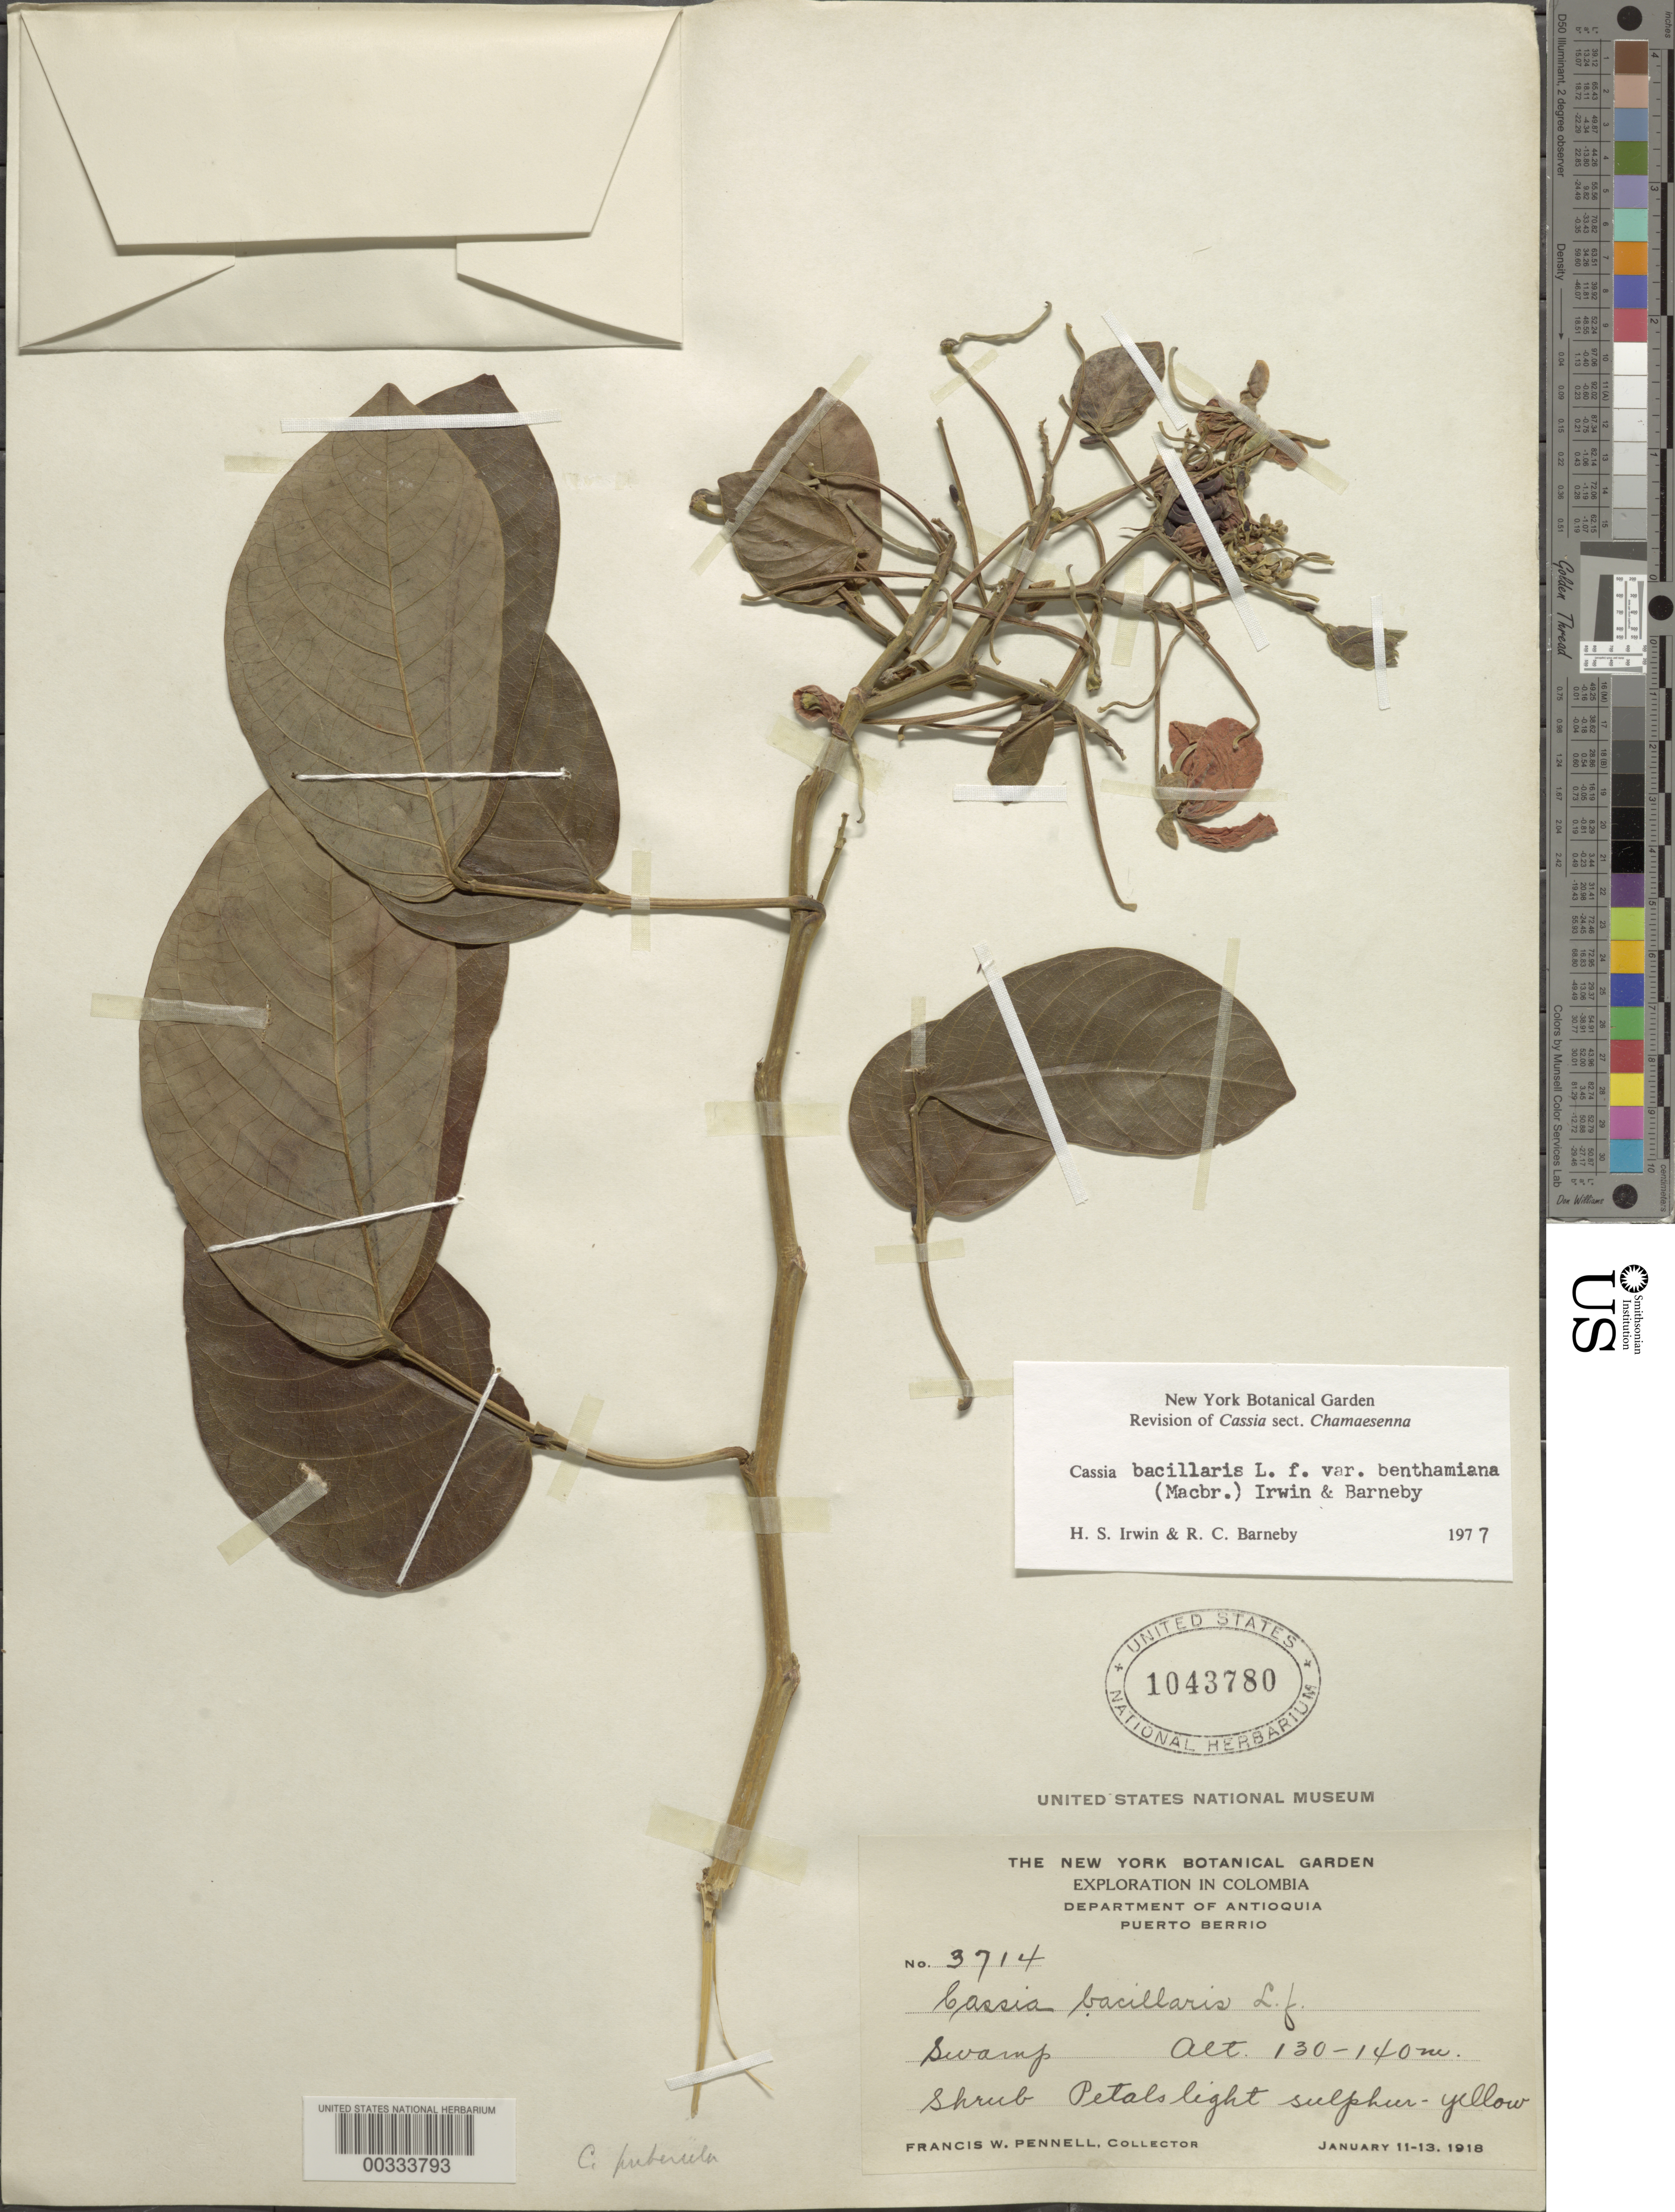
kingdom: Plantae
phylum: Tracheophyta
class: Magnoliopsida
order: Fabales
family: Fabaceae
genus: Senna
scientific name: Senna bacillaris var. benthamiana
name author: (J.F. Macbr.) H.S. Irwin & Barneby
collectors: F. W. Pennell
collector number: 3714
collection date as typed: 11 Jan 1918 to 13 Jan 1918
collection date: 1918-01-11/1918-01-13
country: Colombia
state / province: Antioquia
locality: Puerto Berrio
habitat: Swamp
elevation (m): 130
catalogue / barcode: US 1043780